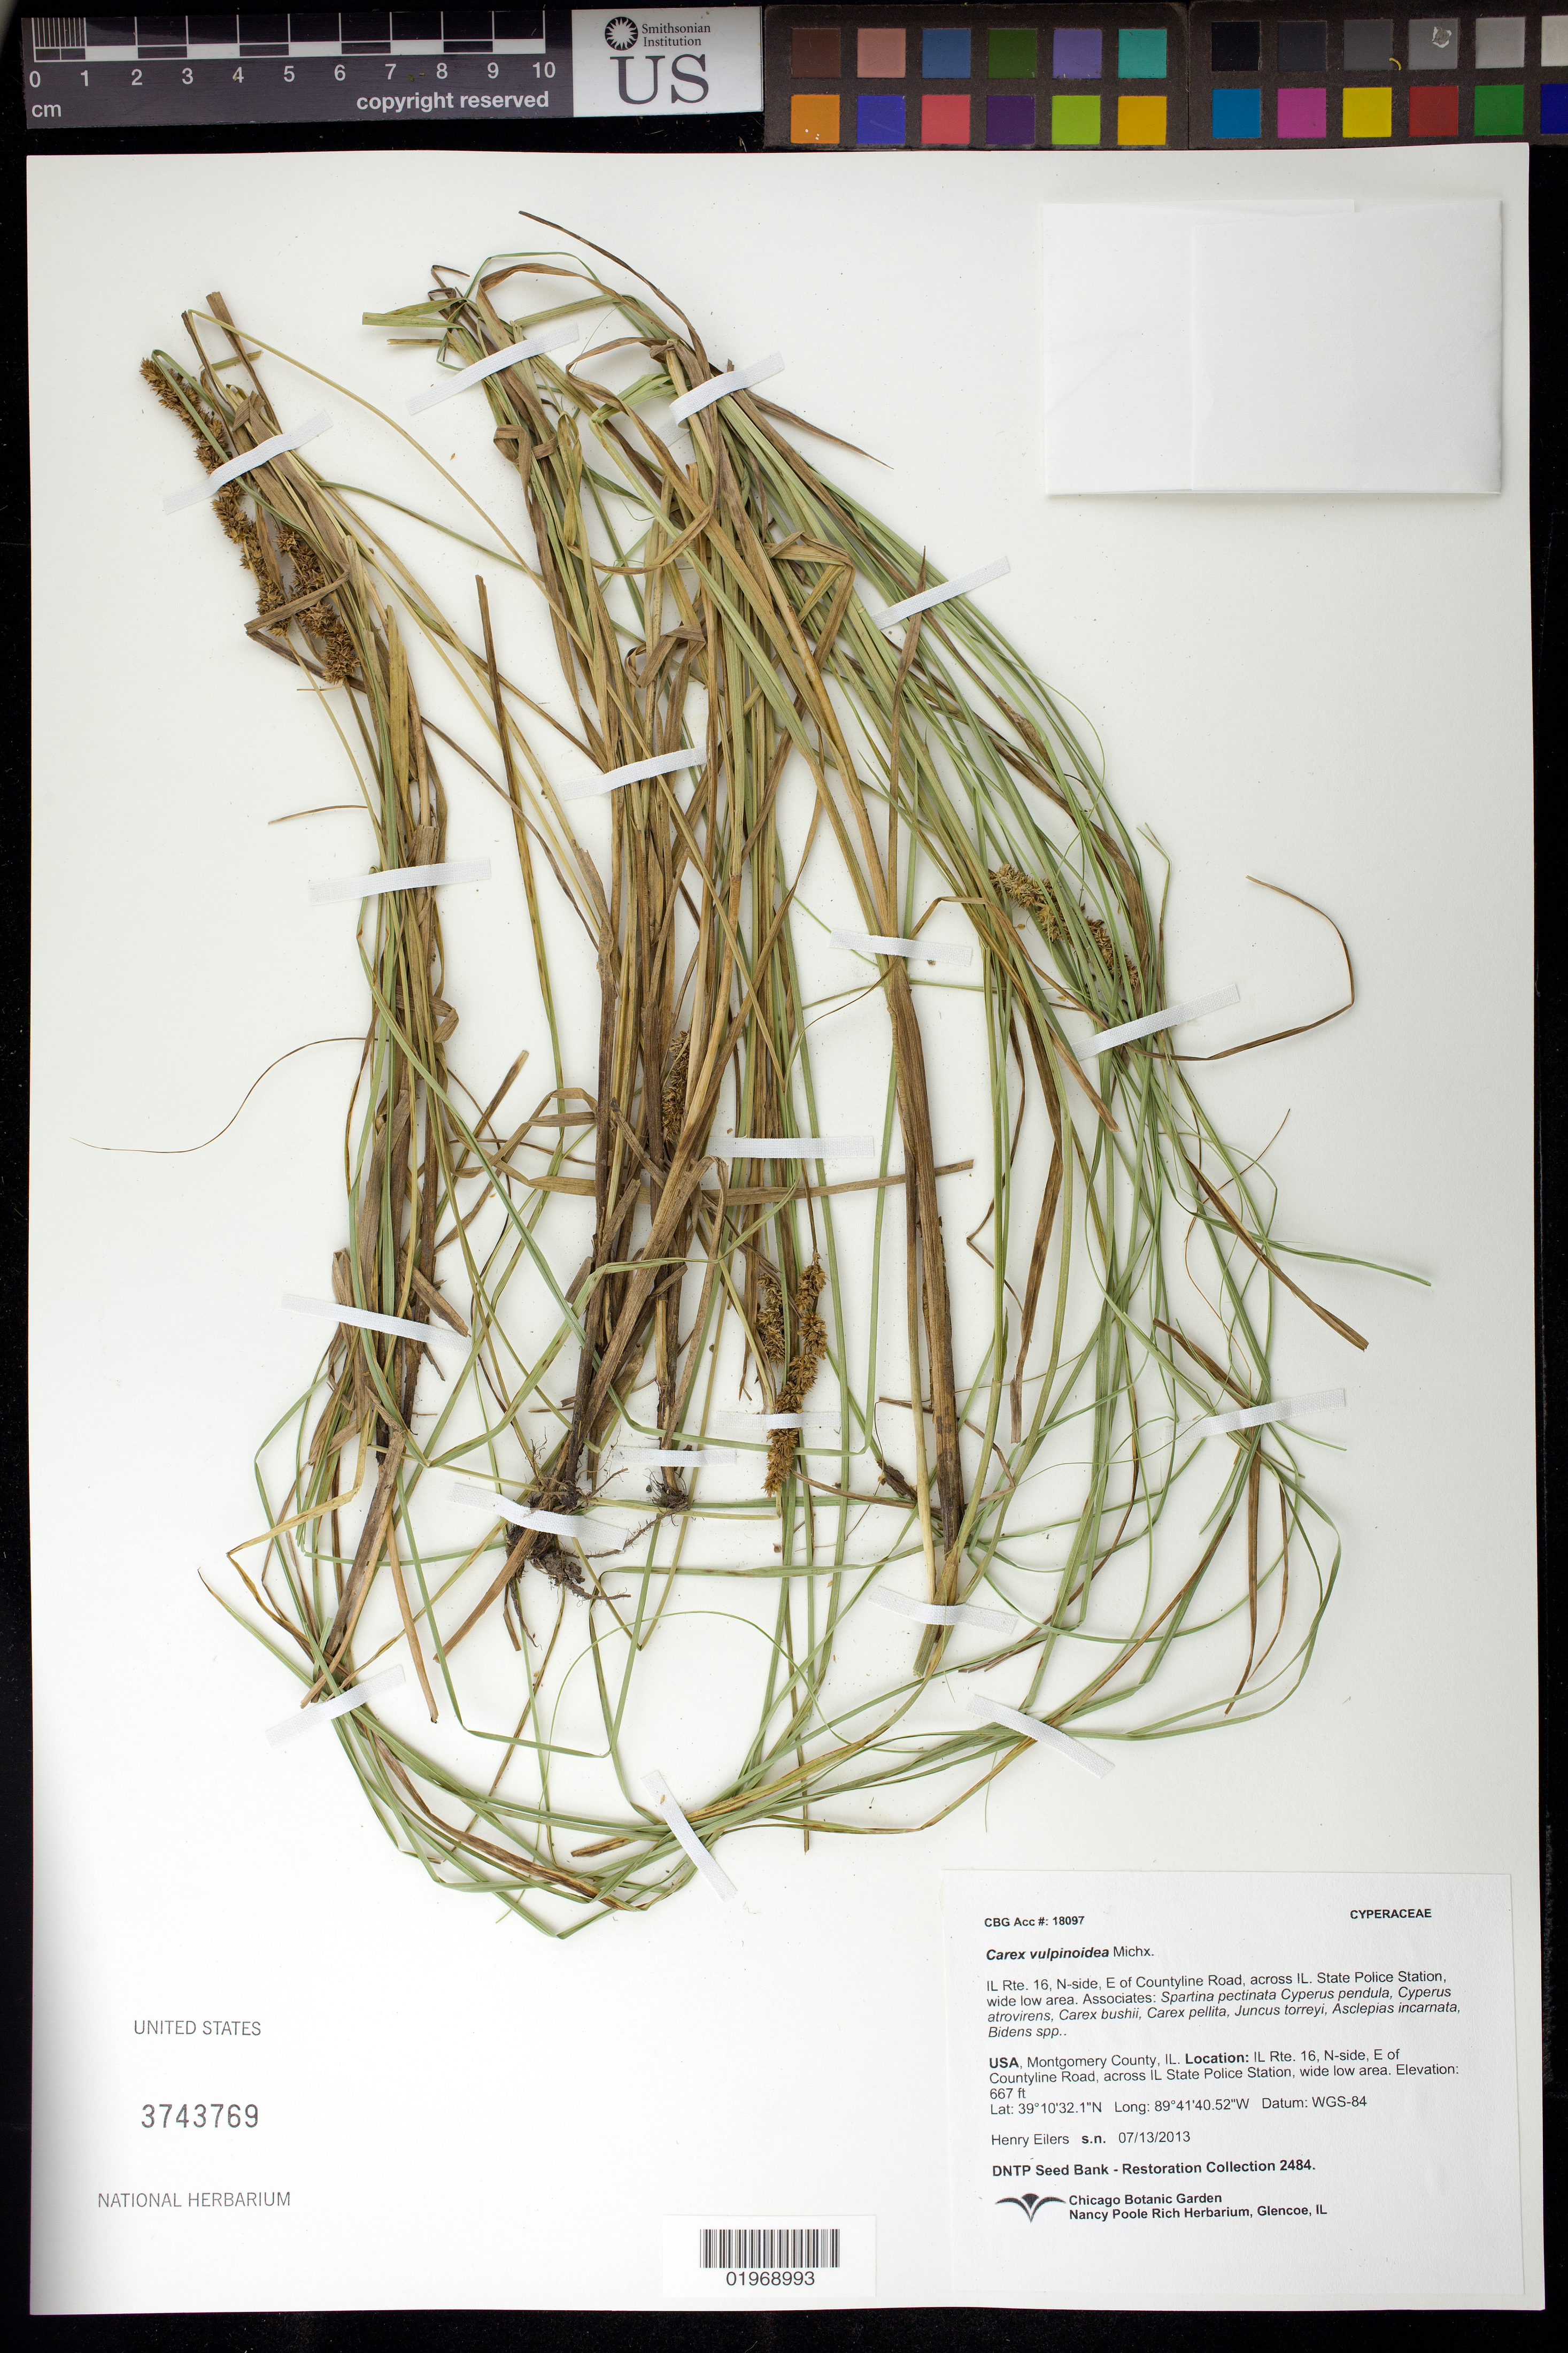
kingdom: Plantae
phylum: Tracheophyta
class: Liliopsida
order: Poales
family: Cyperaceae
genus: Carex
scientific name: Carex vulpinoidea Michx.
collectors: H. Eilers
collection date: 2013-07-13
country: United States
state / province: Illinois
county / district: Montgomery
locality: N side of Rte. 16, E of Countyline Rd, across IL State Police Station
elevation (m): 203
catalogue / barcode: US 3743769